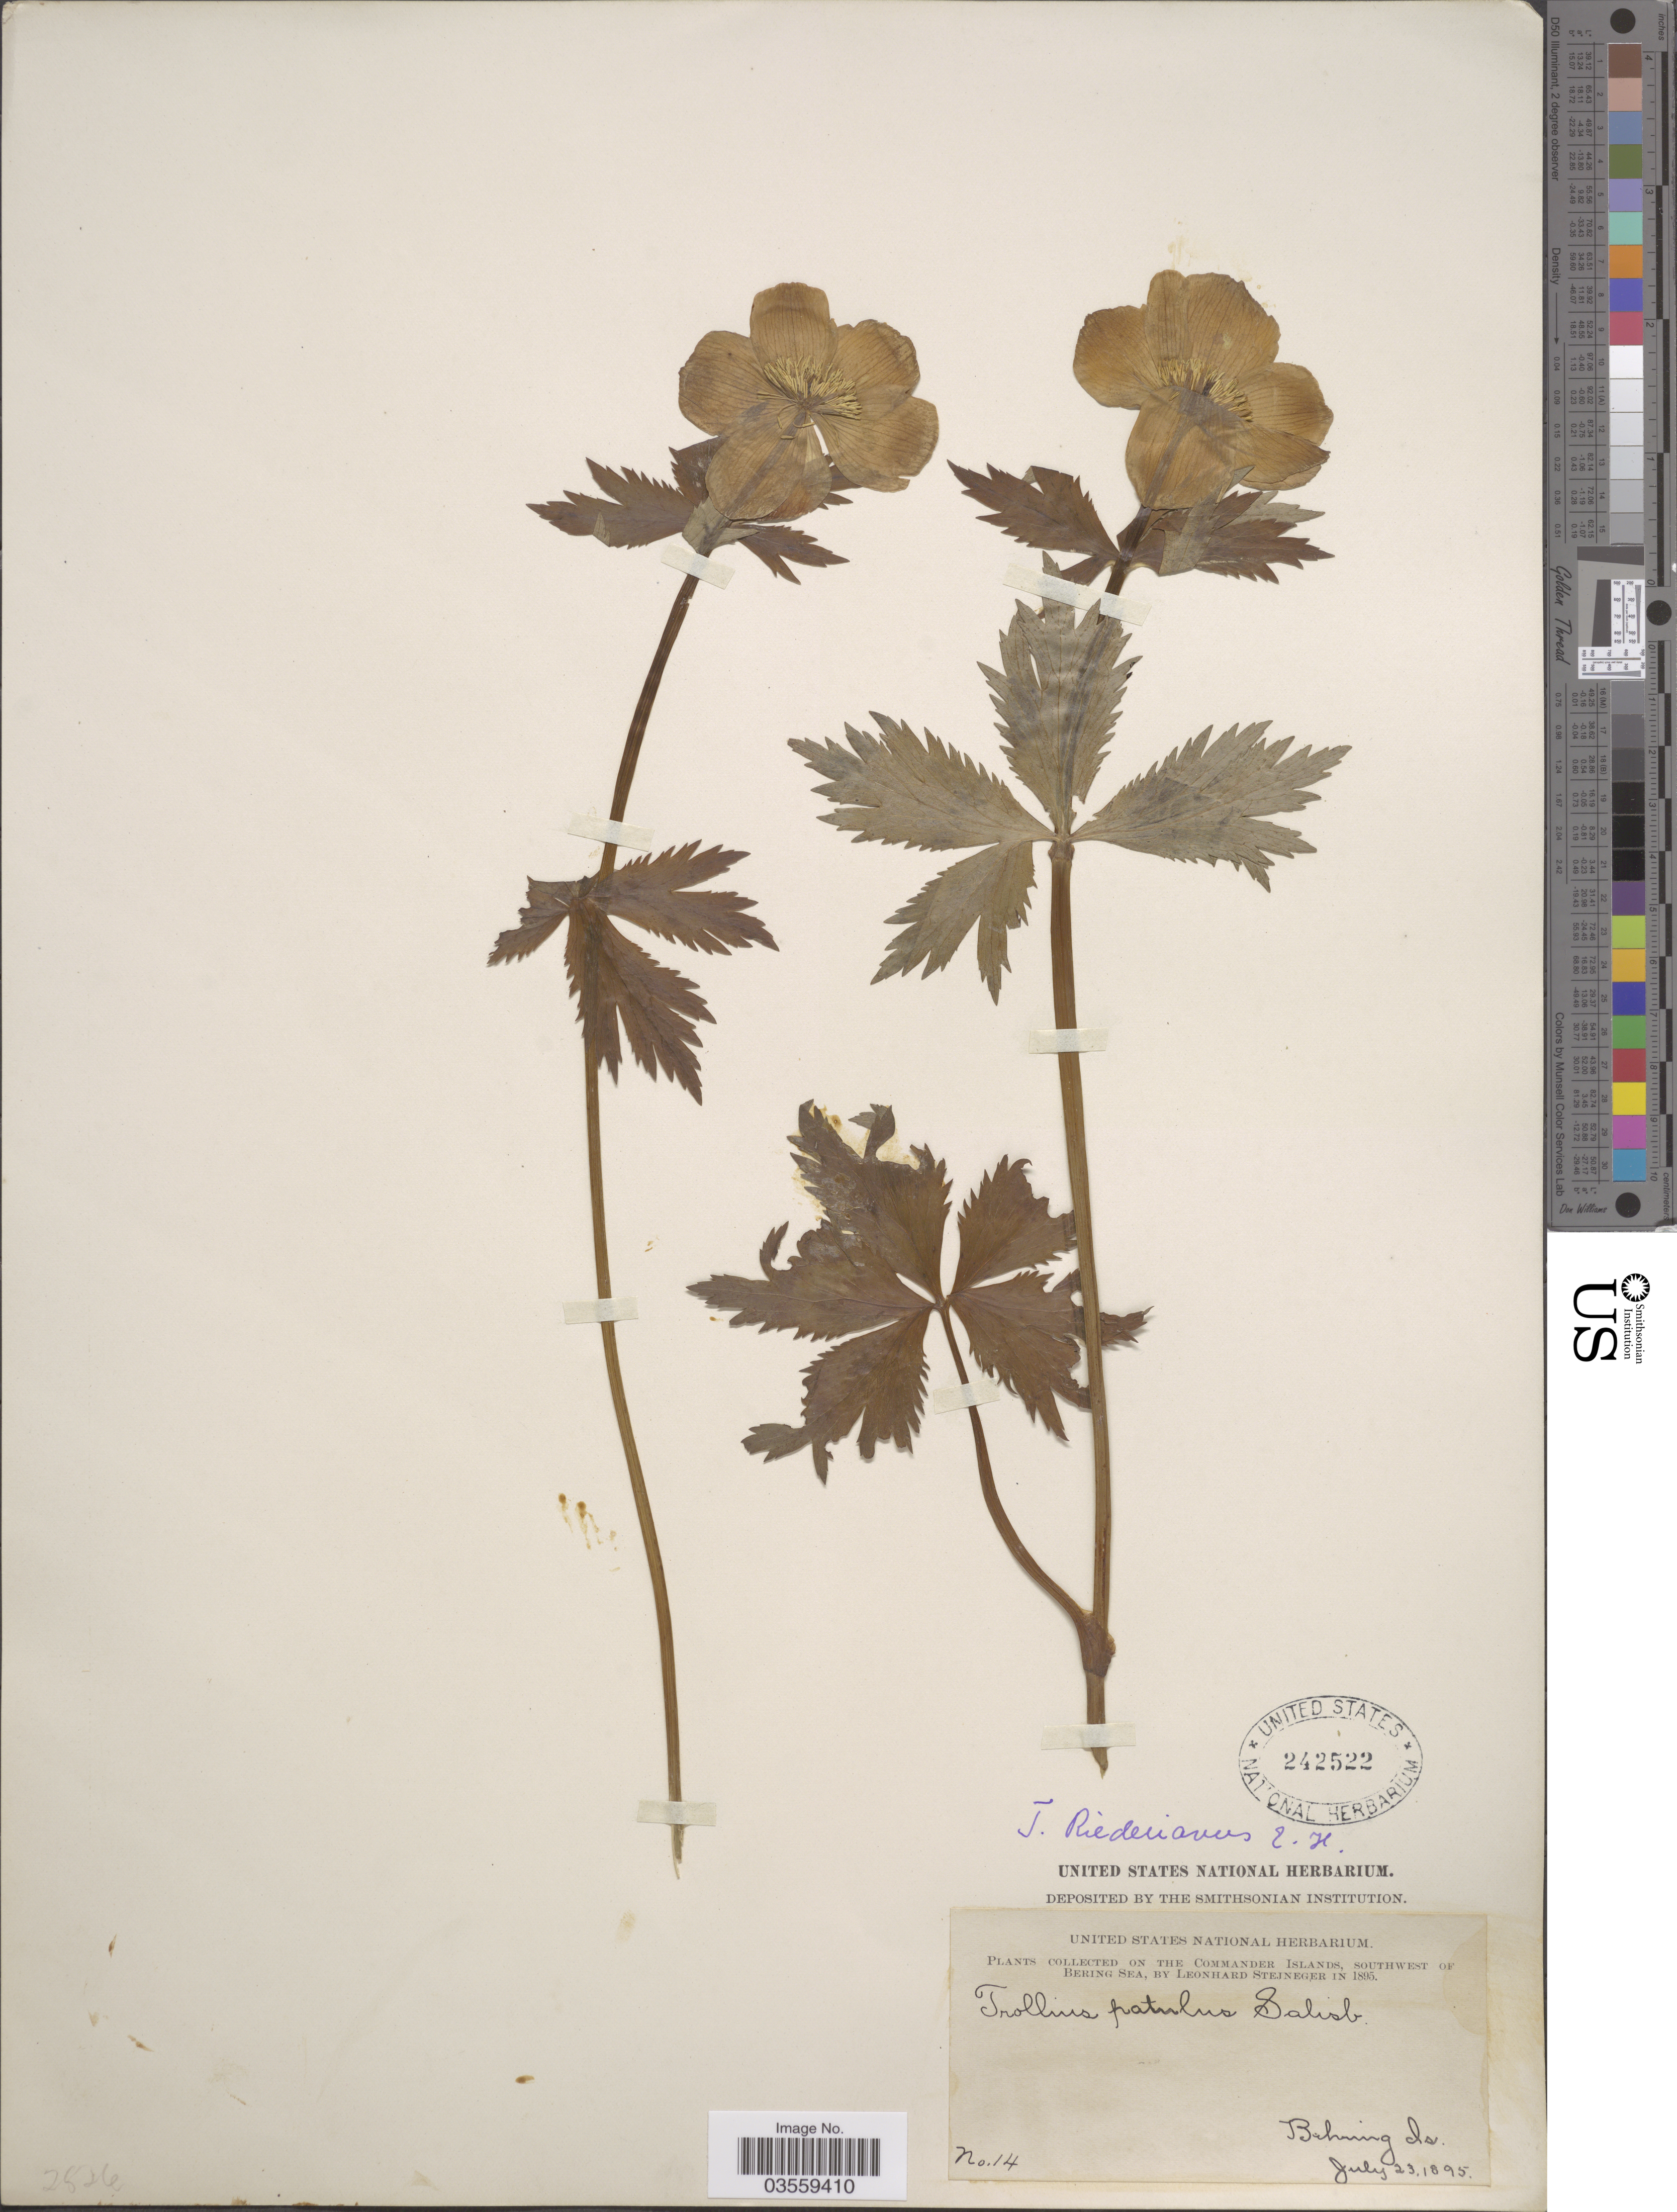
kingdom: Plantae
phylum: Tracheophyta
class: Magnoliopsida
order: Ranunculales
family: Ranunculaceae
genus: Trollius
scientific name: Trollius riederianus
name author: Fisch. & C.A. Mey.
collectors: L. Stejneger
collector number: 14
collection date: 1895-07-23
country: Russian Federation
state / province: Kamchatka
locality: The Commander Islands, Southwest of Bering Sea. Behring Is.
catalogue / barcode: US 242522